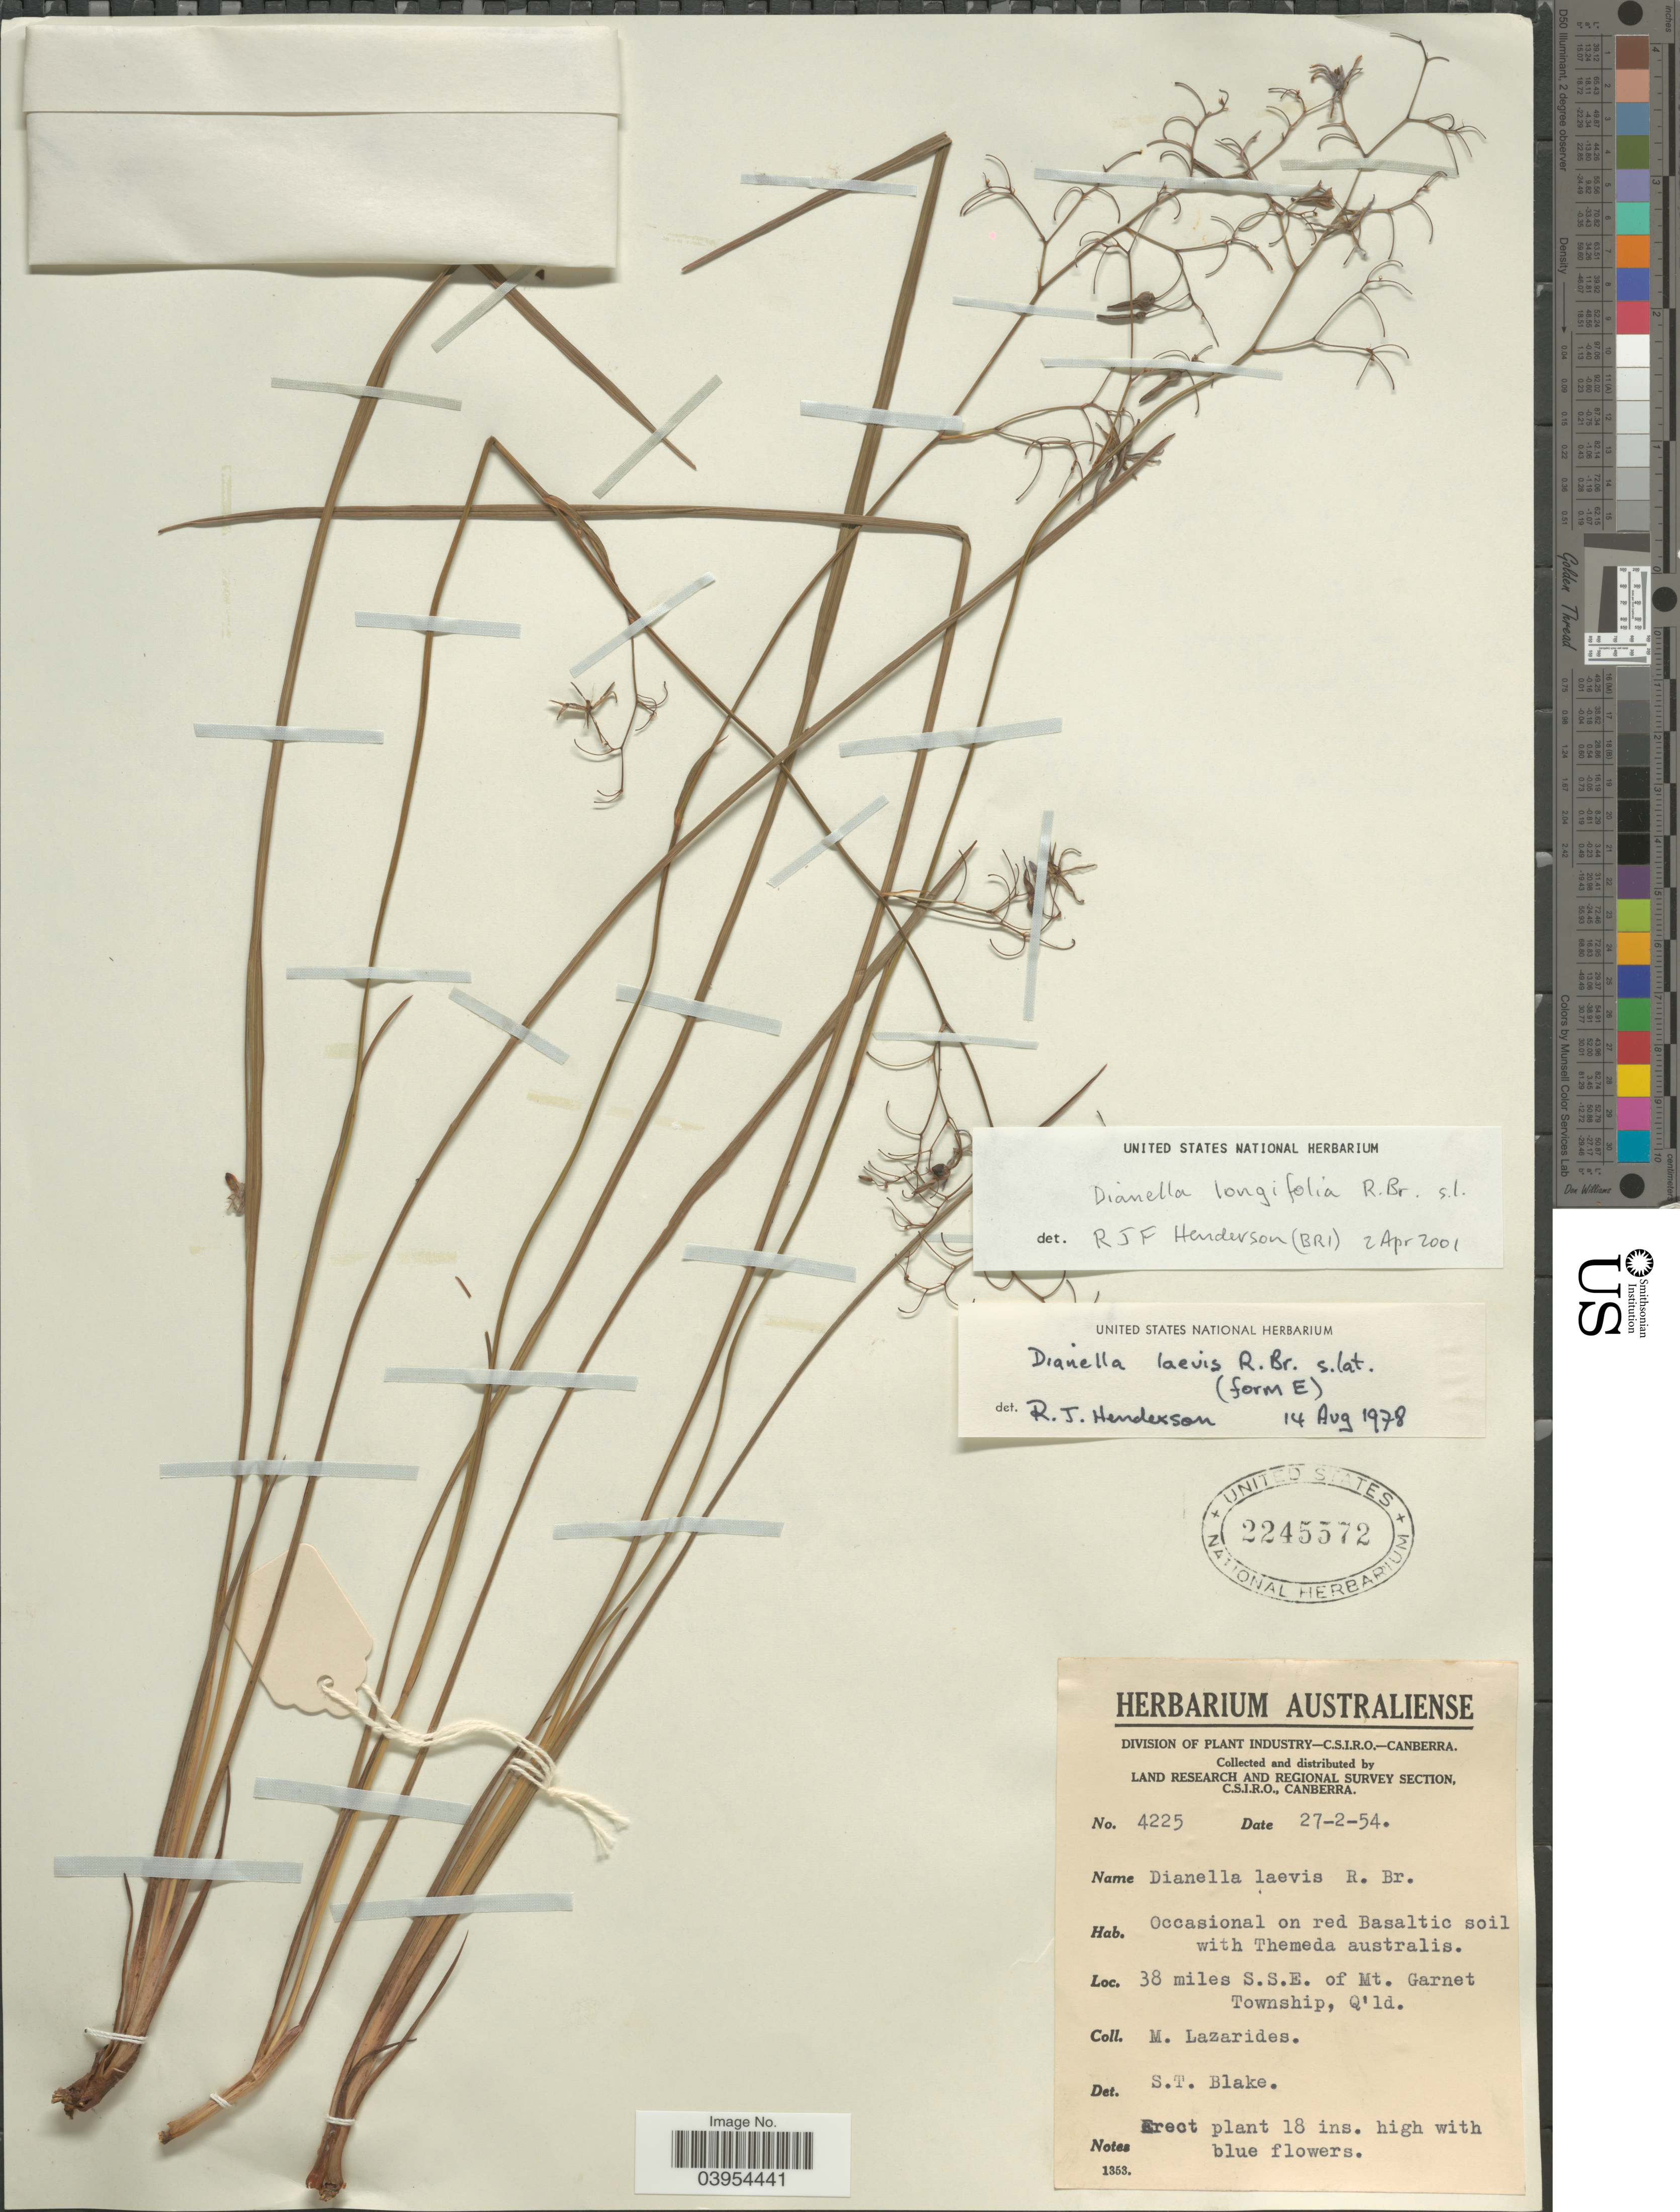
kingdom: Plantae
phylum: Tracheophyta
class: Liliopsida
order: Asparagales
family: Asphodelaceae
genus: Dianella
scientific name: Dianella longifolia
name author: R. Br.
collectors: M. Lazarides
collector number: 4225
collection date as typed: Transcribed d/m/y: 27/2/54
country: Australia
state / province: Queensland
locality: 38 miles S.S.E. of Mt. Garnet Township, Q'ld.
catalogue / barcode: US 2245572